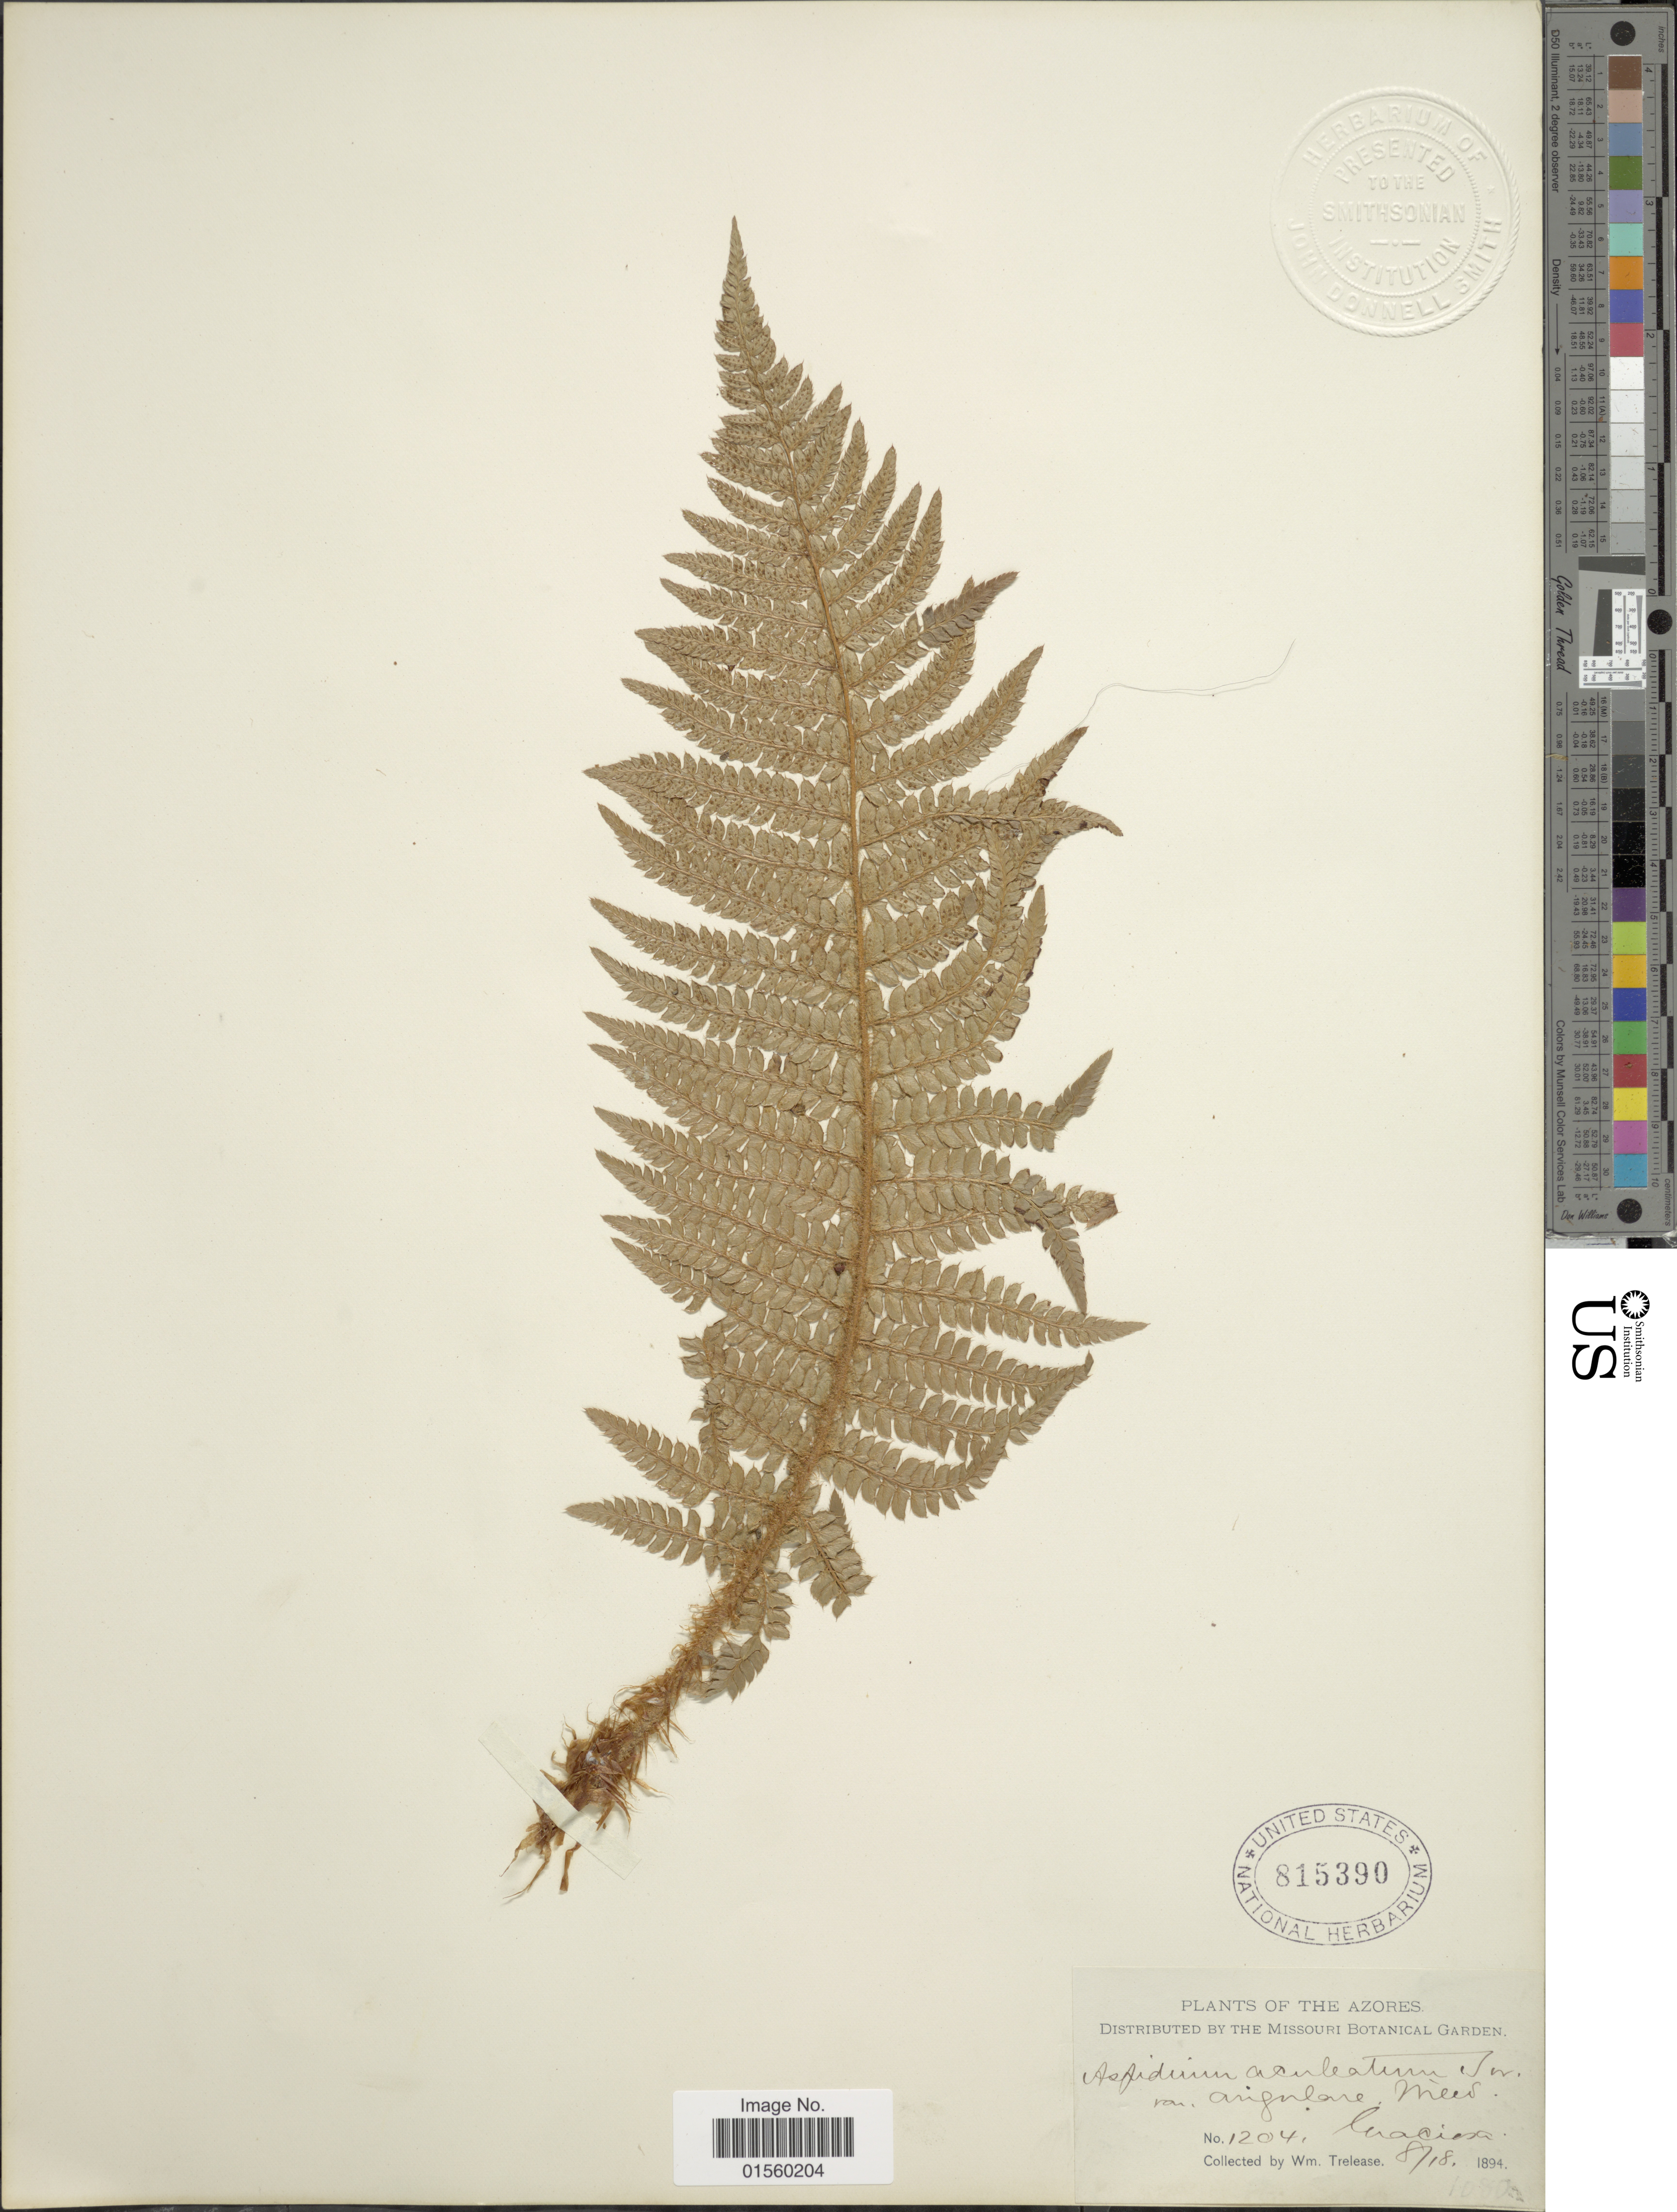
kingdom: Plantae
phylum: Tracheophyta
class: Polypodiopsida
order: Polypodiales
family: Dryopteridaceae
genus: Polystichum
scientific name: Polystichum setiferum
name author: (Forssk.) Moore ex Woynar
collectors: W. Trelease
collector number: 1204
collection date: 1894-08-18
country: Portugal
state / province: Azores (Aut. Reg.)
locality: Luaciena [interpreted]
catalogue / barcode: US 815390